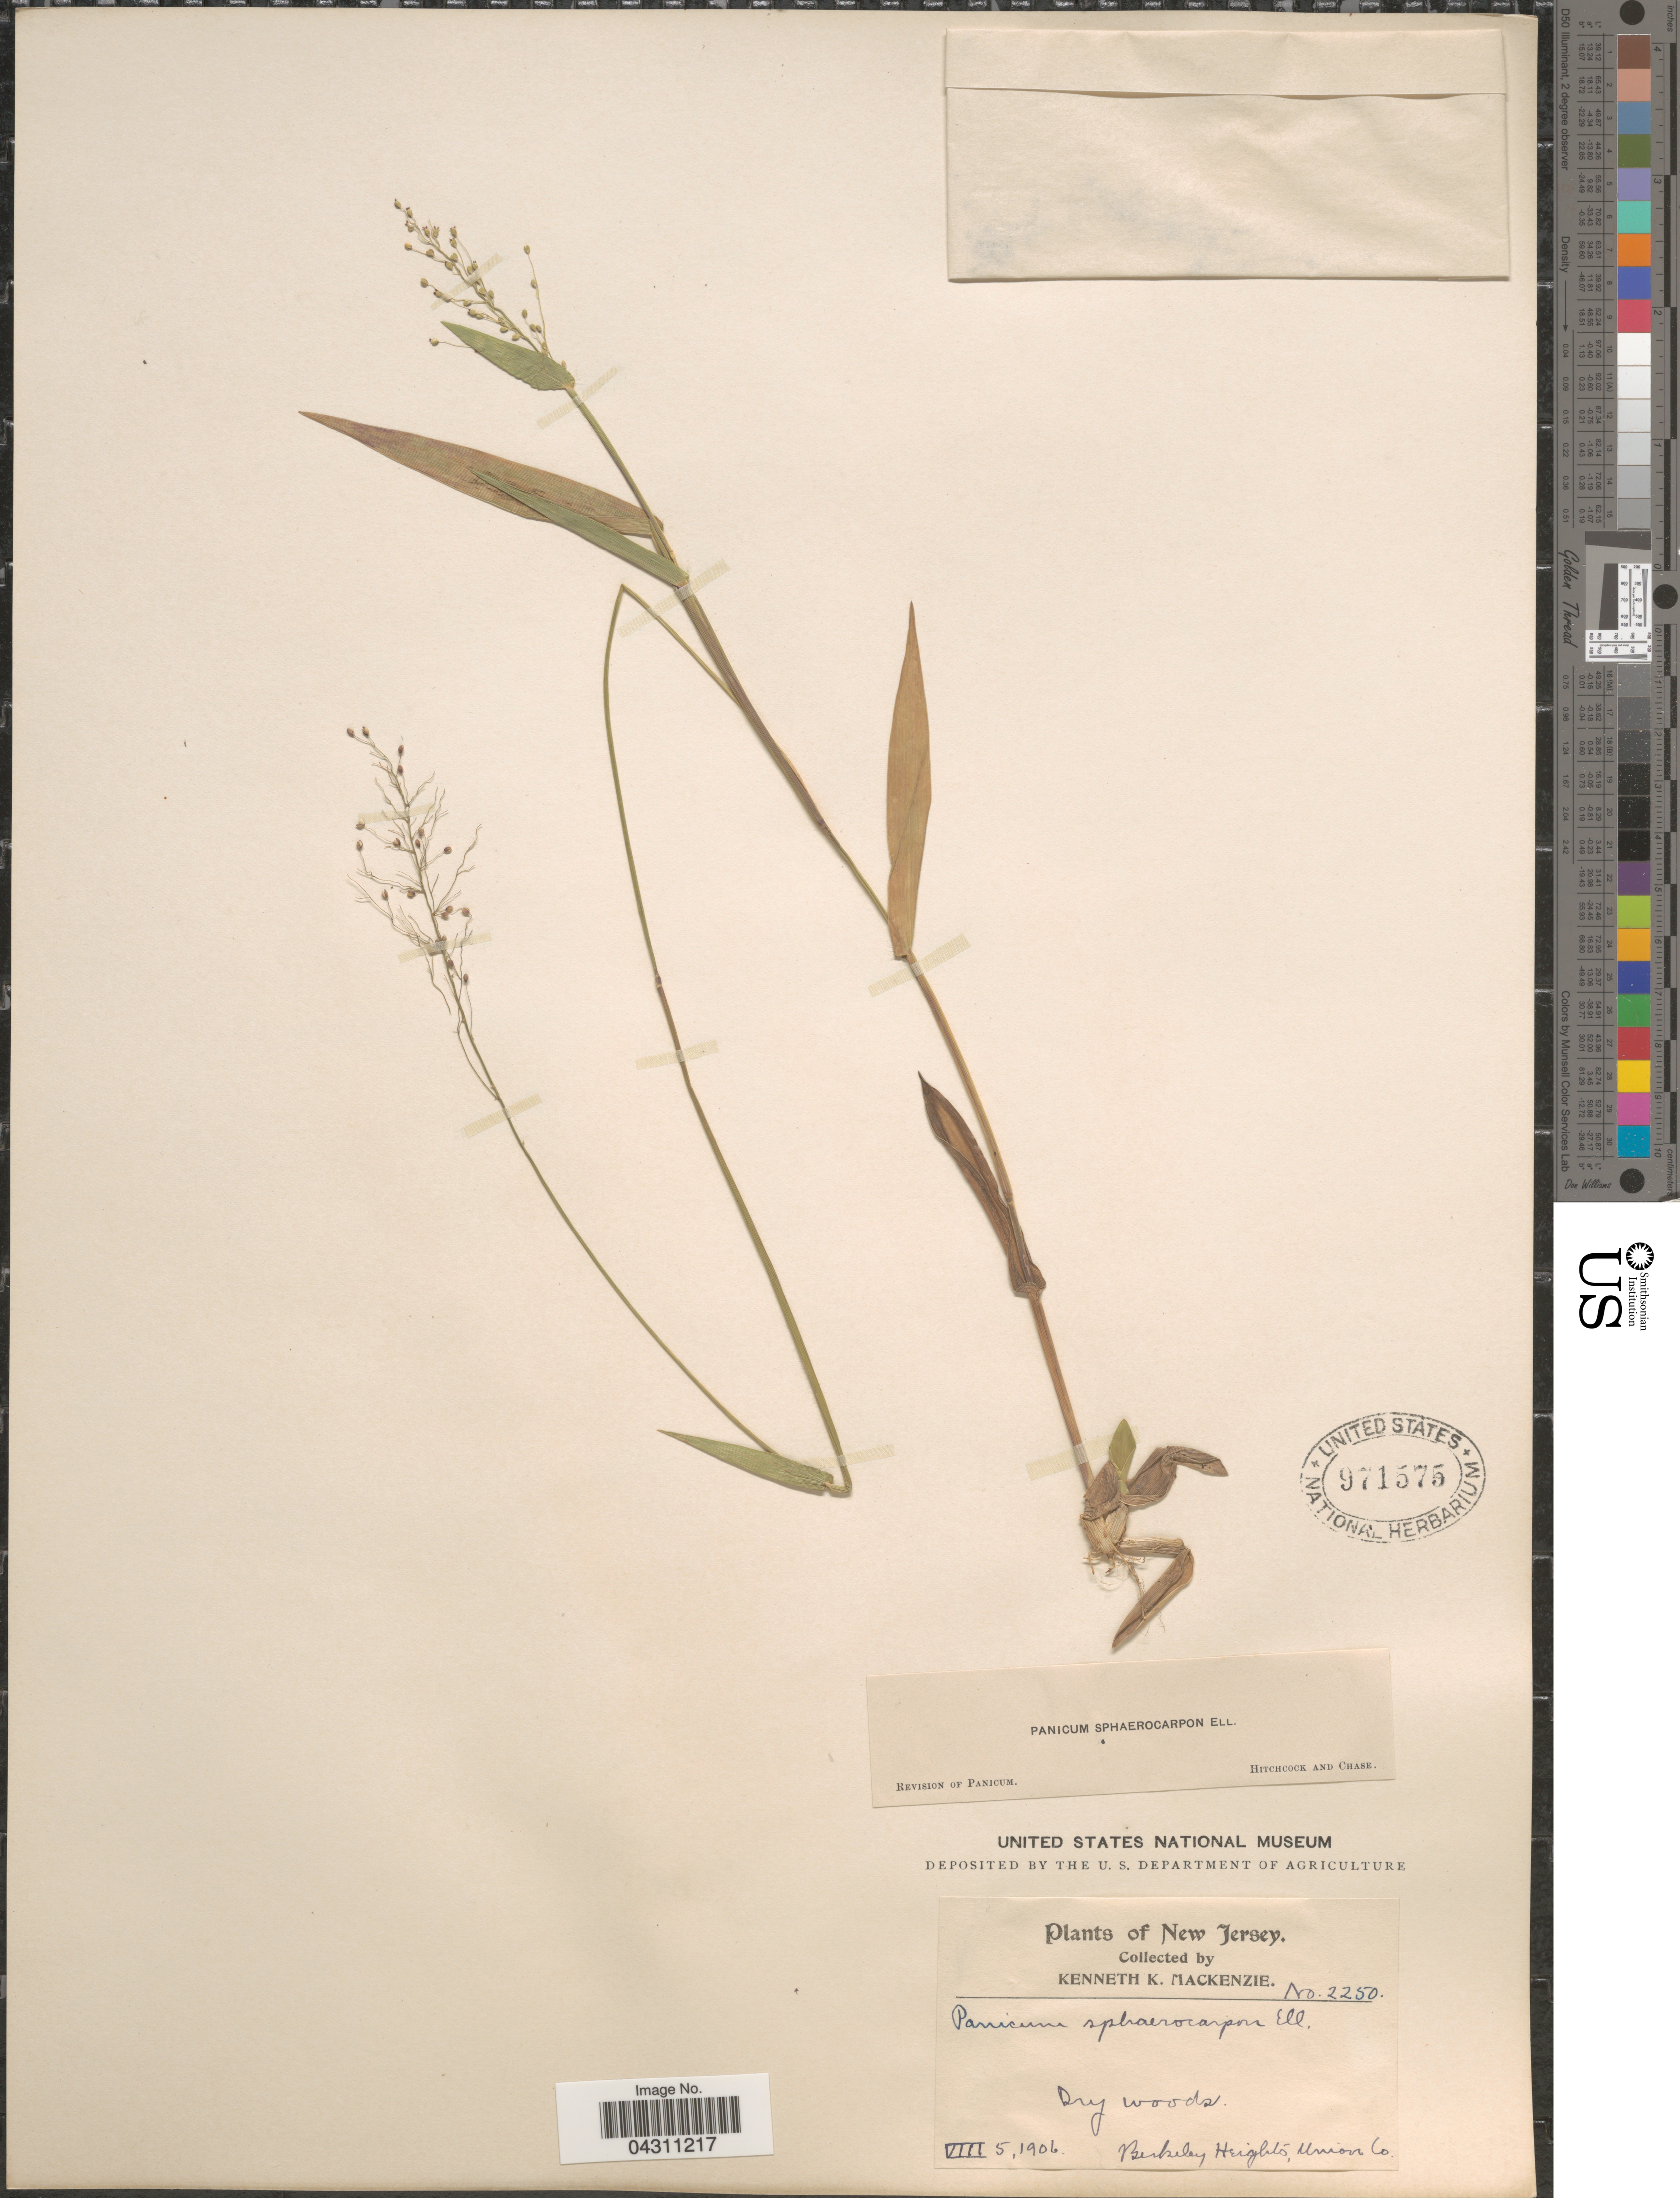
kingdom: Plantae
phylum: Tracheophyta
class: Liliopsida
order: Poales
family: Poaceae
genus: Dichanthelium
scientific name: Dichanthelium sphaerocarpon var. sphaerocarpon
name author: (Elliott) Gould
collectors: K. K. Mackenzie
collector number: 2250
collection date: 1906-08-05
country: United States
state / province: New Jersey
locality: Berkeley Heights, Union Co.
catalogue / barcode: US 971575